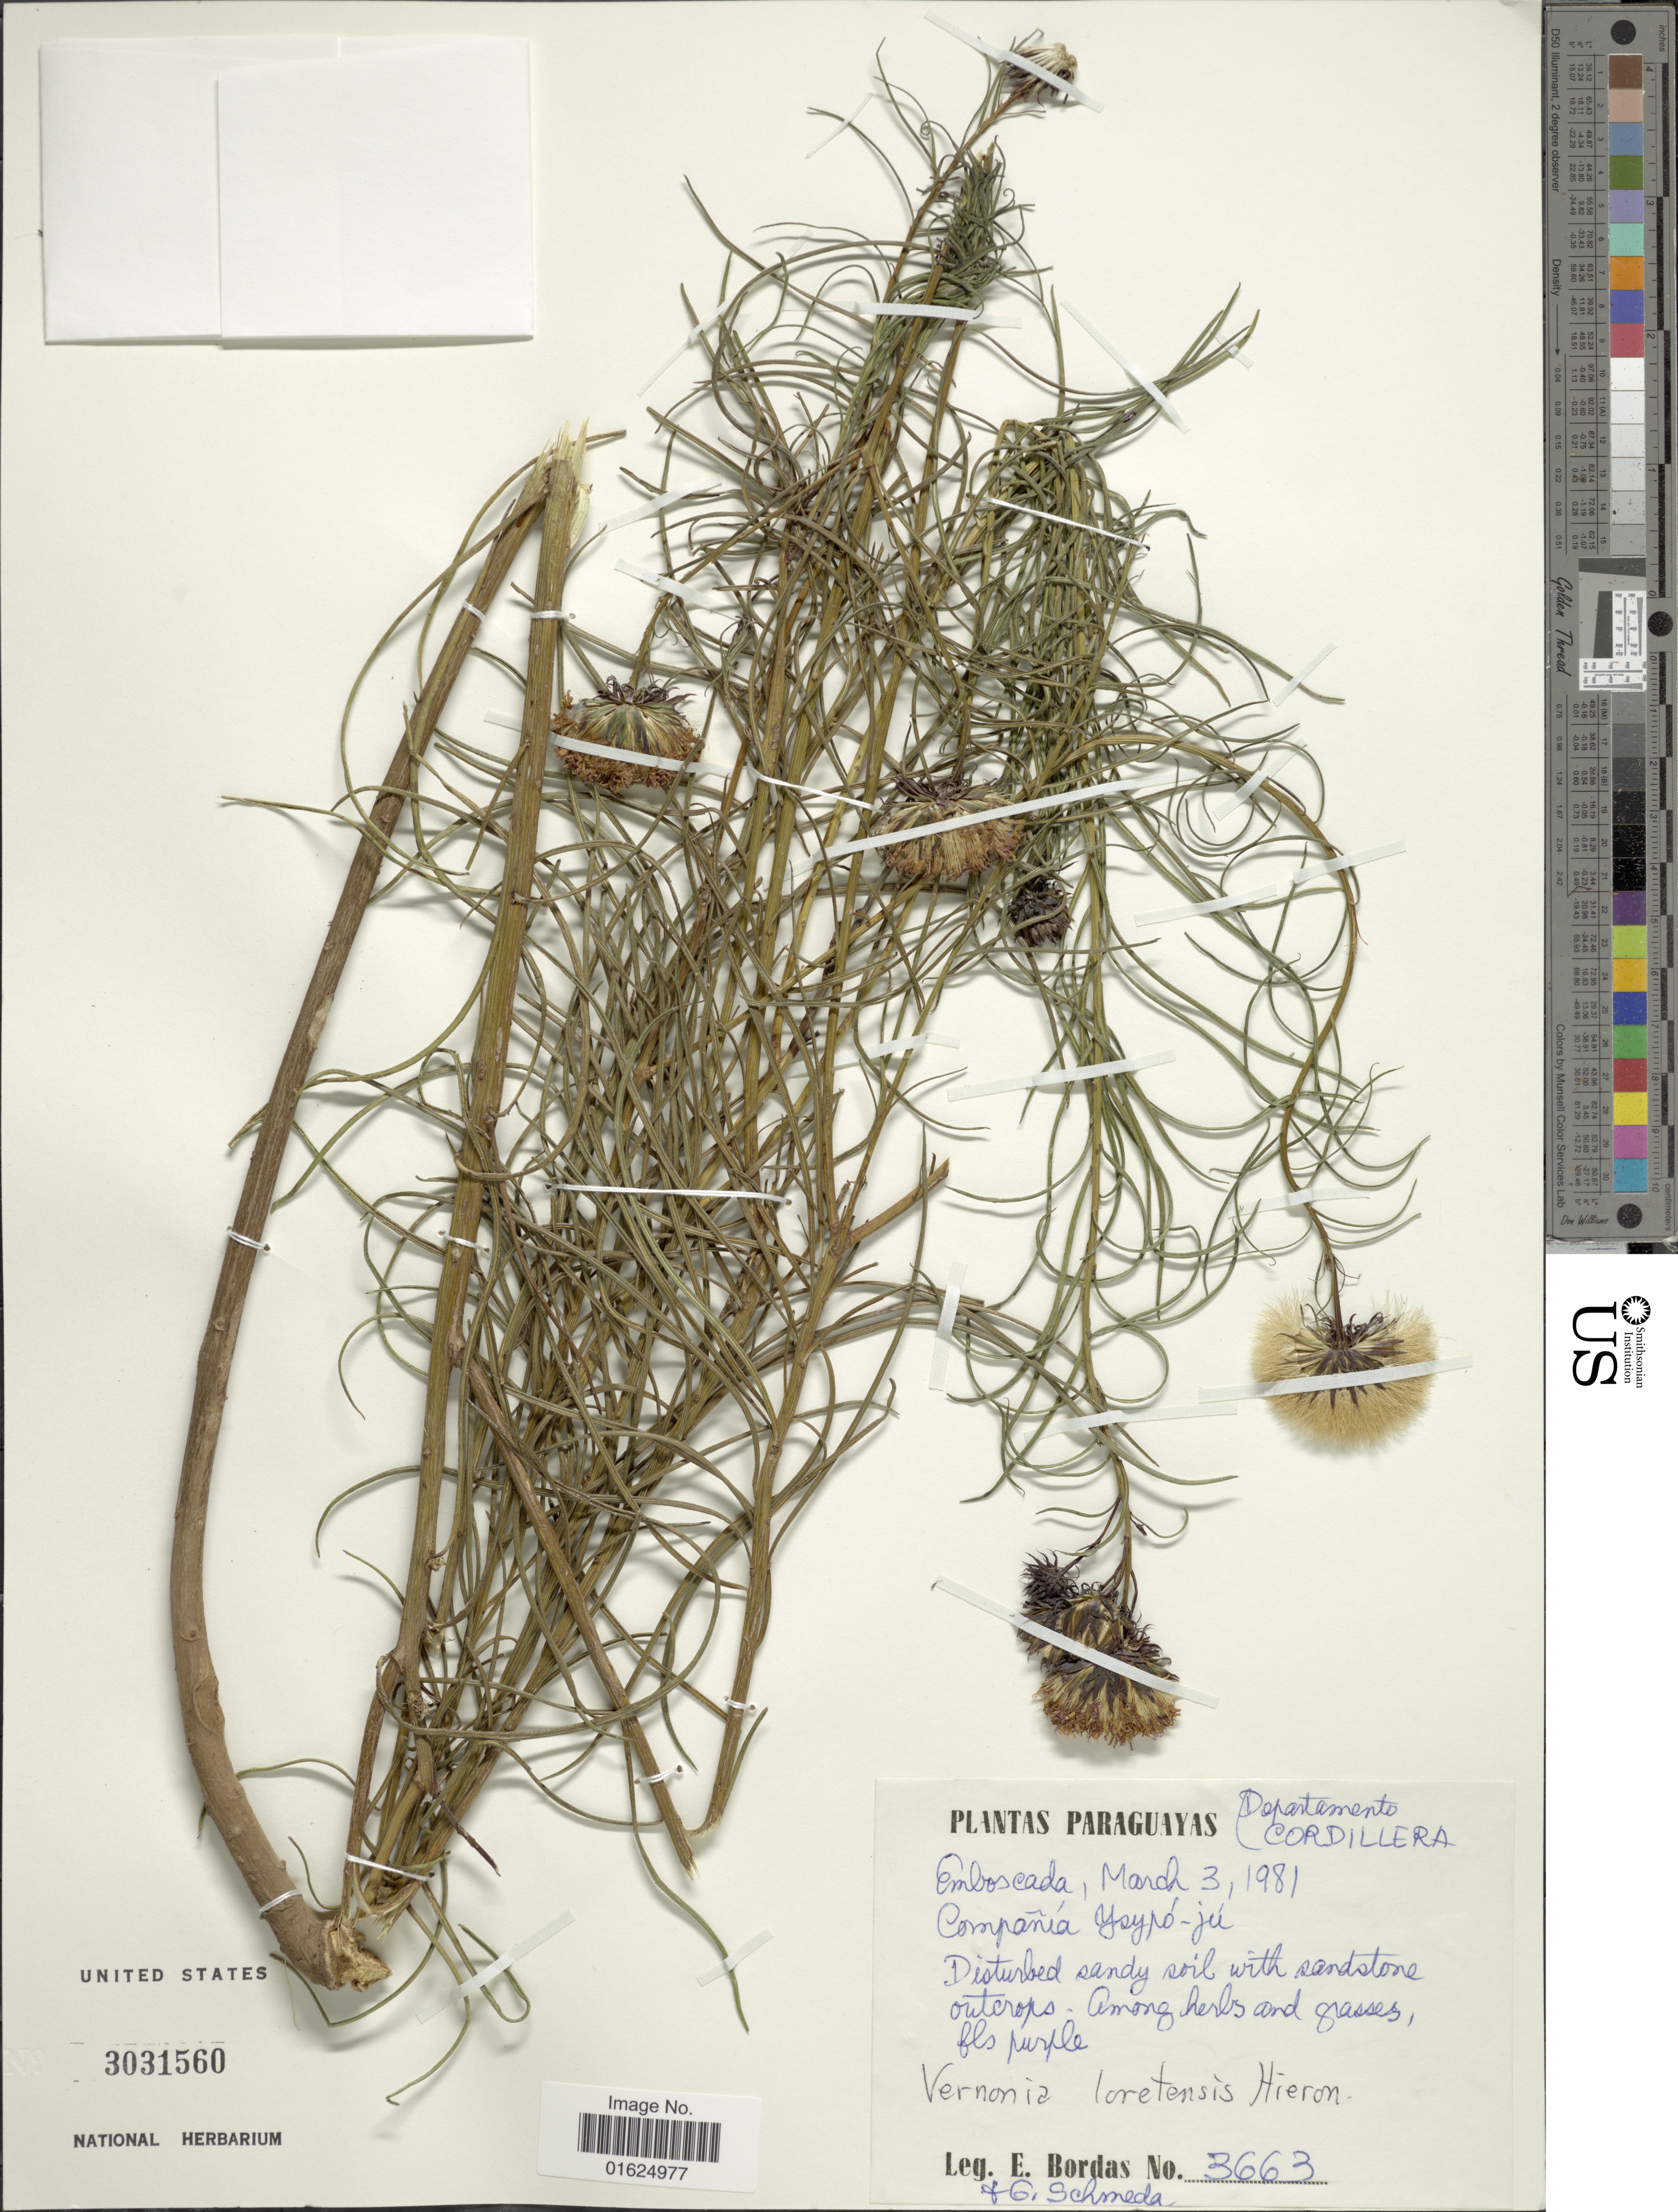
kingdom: Plantae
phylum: Tracheophyta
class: Magnoliopsida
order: Asterales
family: Asteraceae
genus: Vernonanthura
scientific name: Vernonanthura loretensis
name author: (Hieron.) H. Rob.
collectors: E. Bordas & G. Schmeda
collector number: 3663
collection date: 1981-03-03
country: Paraguay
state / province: Cordillera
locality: Departamento Cordillera, Emboscada, Compañia Ysypó-jú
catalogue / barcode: US 3031560